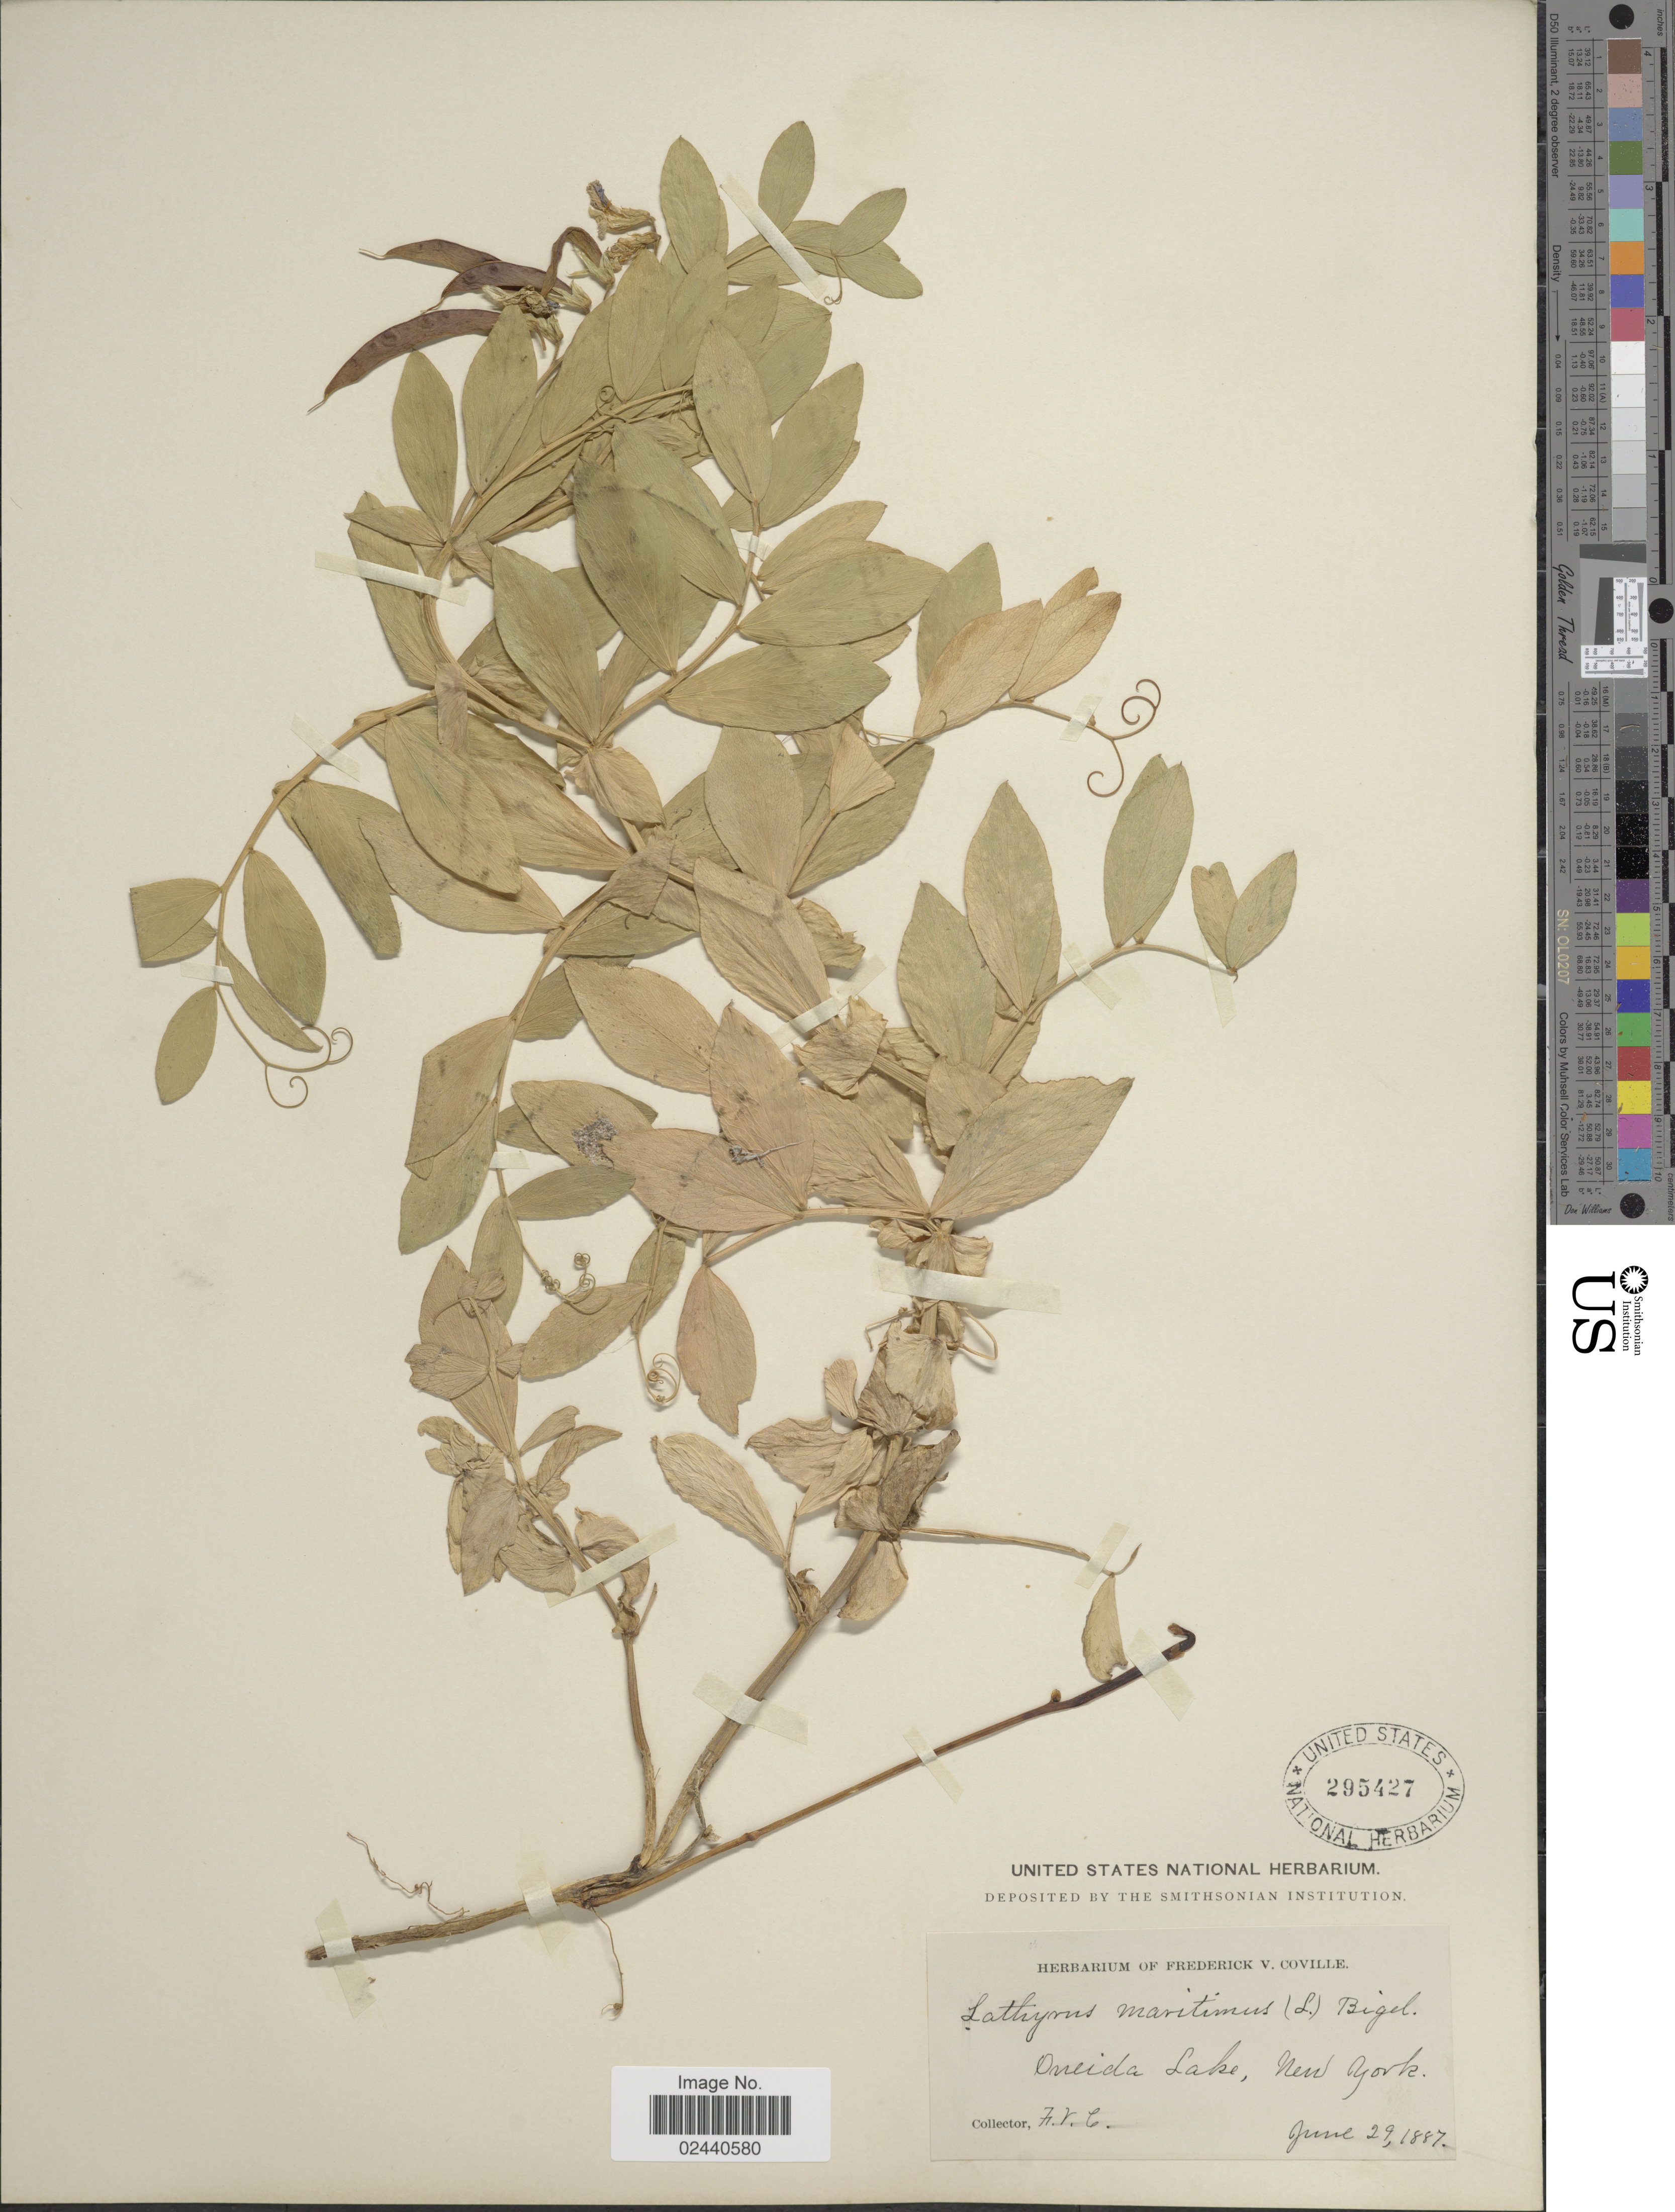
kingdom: Plantae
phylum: Tracheophyta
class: Magnoliopsida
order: Fabales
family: Fabaceae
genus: Lathyrus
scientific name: Lathyrus japonicus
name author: Willd.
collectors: F. V. Coville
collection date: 1887-06-29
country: United States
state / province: New York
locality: Oneida Lake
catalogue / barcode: US 295427